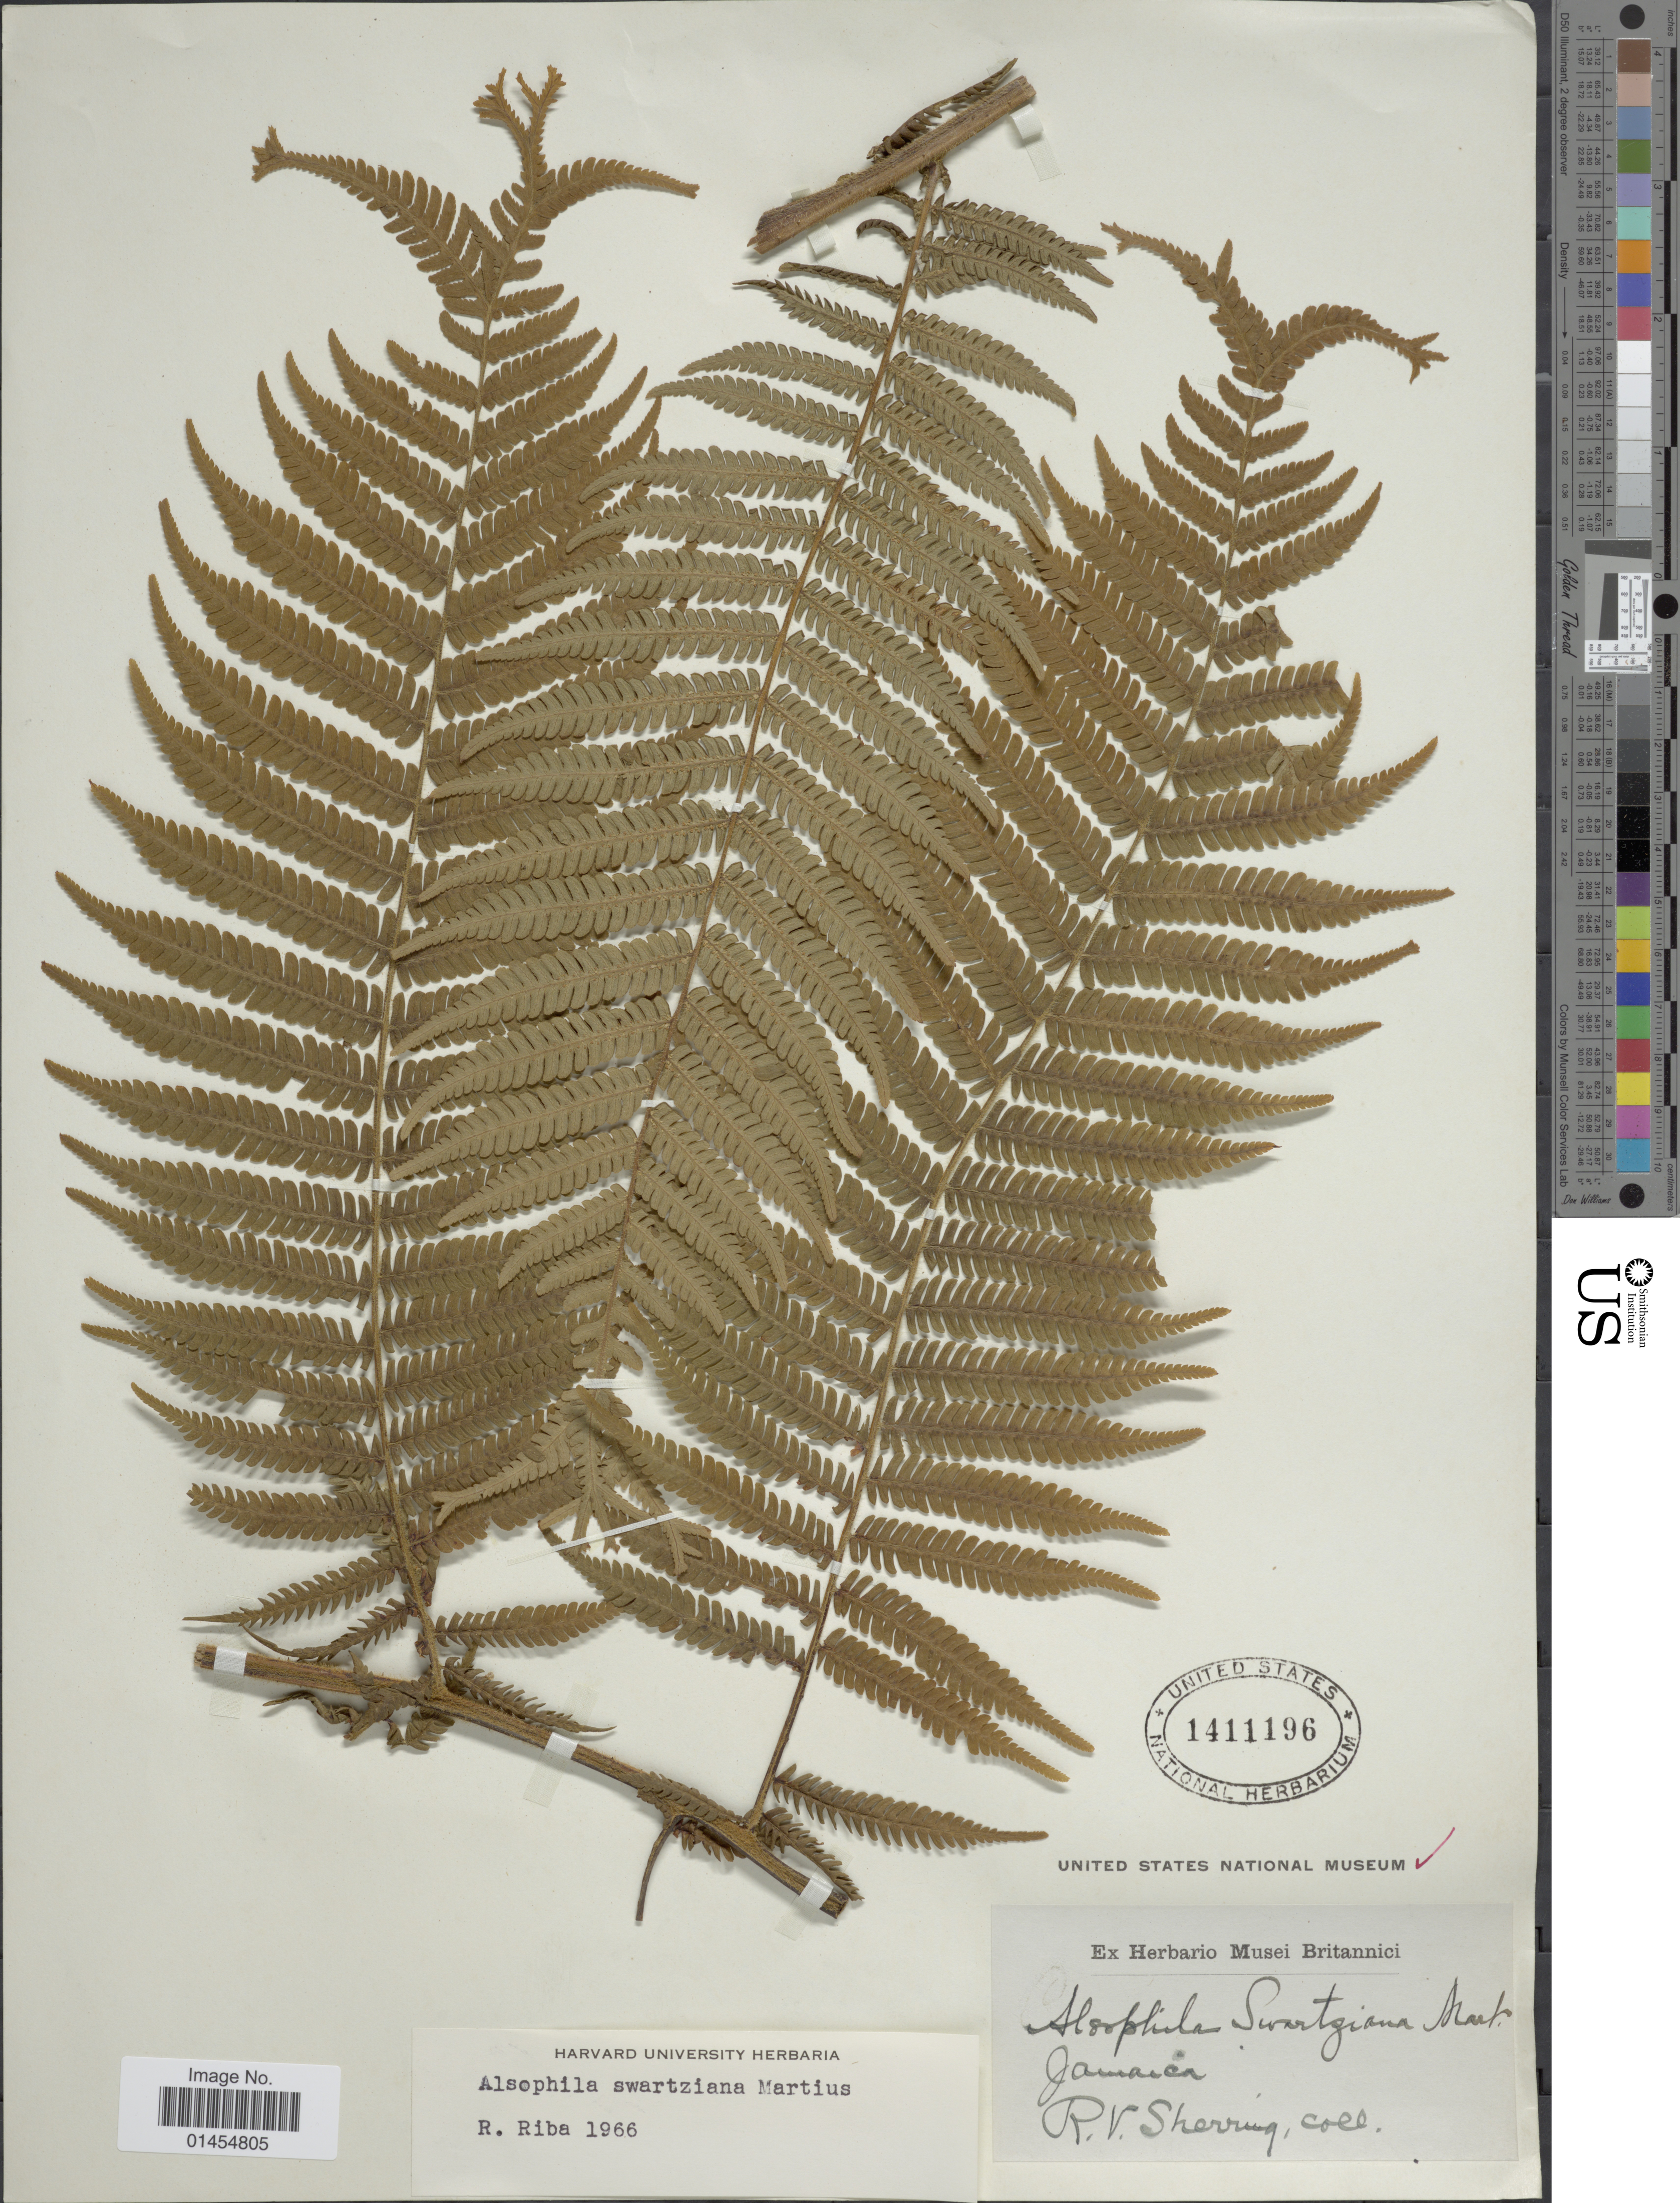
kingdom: Plantae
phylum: Tracheophyta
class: Polypodiopsida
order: Cyatheales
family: Cyatheaceae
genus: Alsophila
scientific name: Alsophila swartziana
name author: Mart.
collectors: R. Sherring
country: Jamaica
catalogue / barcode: US 1411196